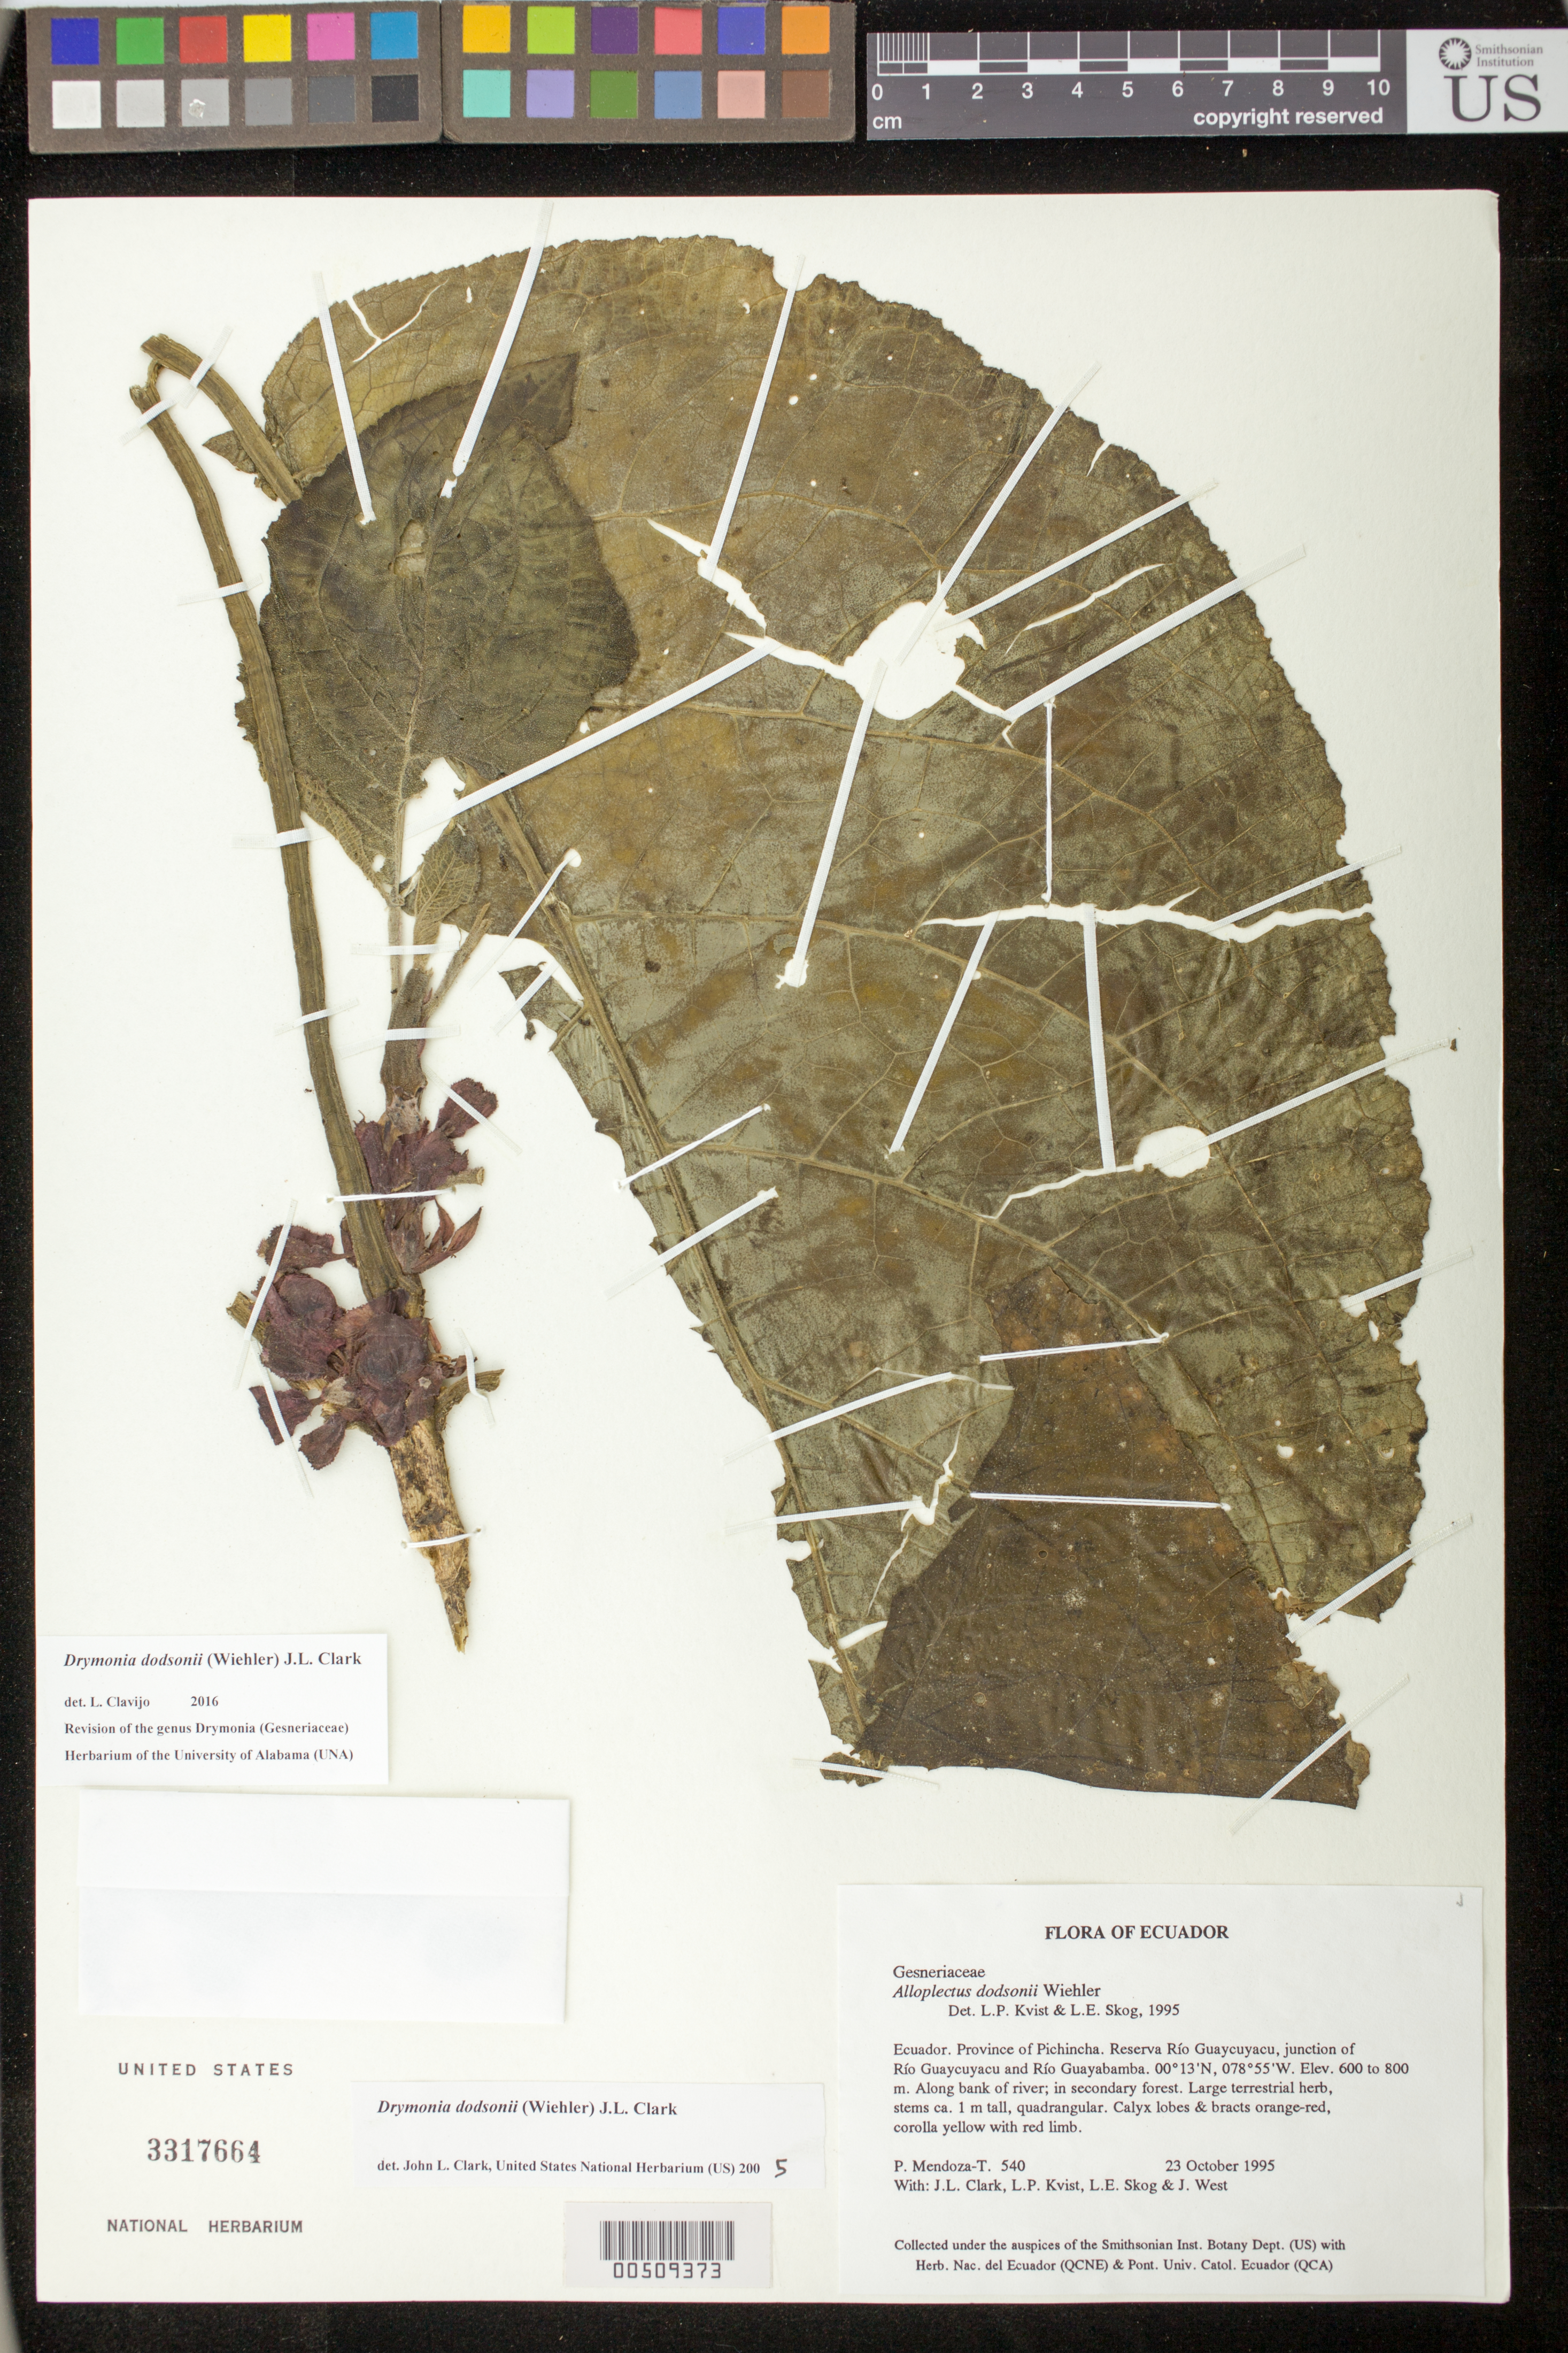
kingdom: Plantae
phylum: Tracheophyta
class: Magnoliopsida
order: Lamiales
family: Gesneriaceae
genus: Drymonia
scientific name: Drymonia dodsonii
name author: (Wiehler) J.L. Clark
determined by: Clark, J. L., (SEL), The Marie Selby Botanical Garden (UNITED STATES)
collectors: P. Mendoza-T., J. L. Clark, L. P. Kvist, L. E. Skog & J. West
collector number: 540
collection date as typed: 23 Oct 1995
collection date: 1995-10-23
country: Ecuador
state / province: Pichincha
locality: Reserva Río Guaycuyacu, junction of Río Guaycuyacu and Río Guayabamba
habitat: Along bank of river; in secondary forest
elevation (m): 600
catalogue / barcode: US 3317664